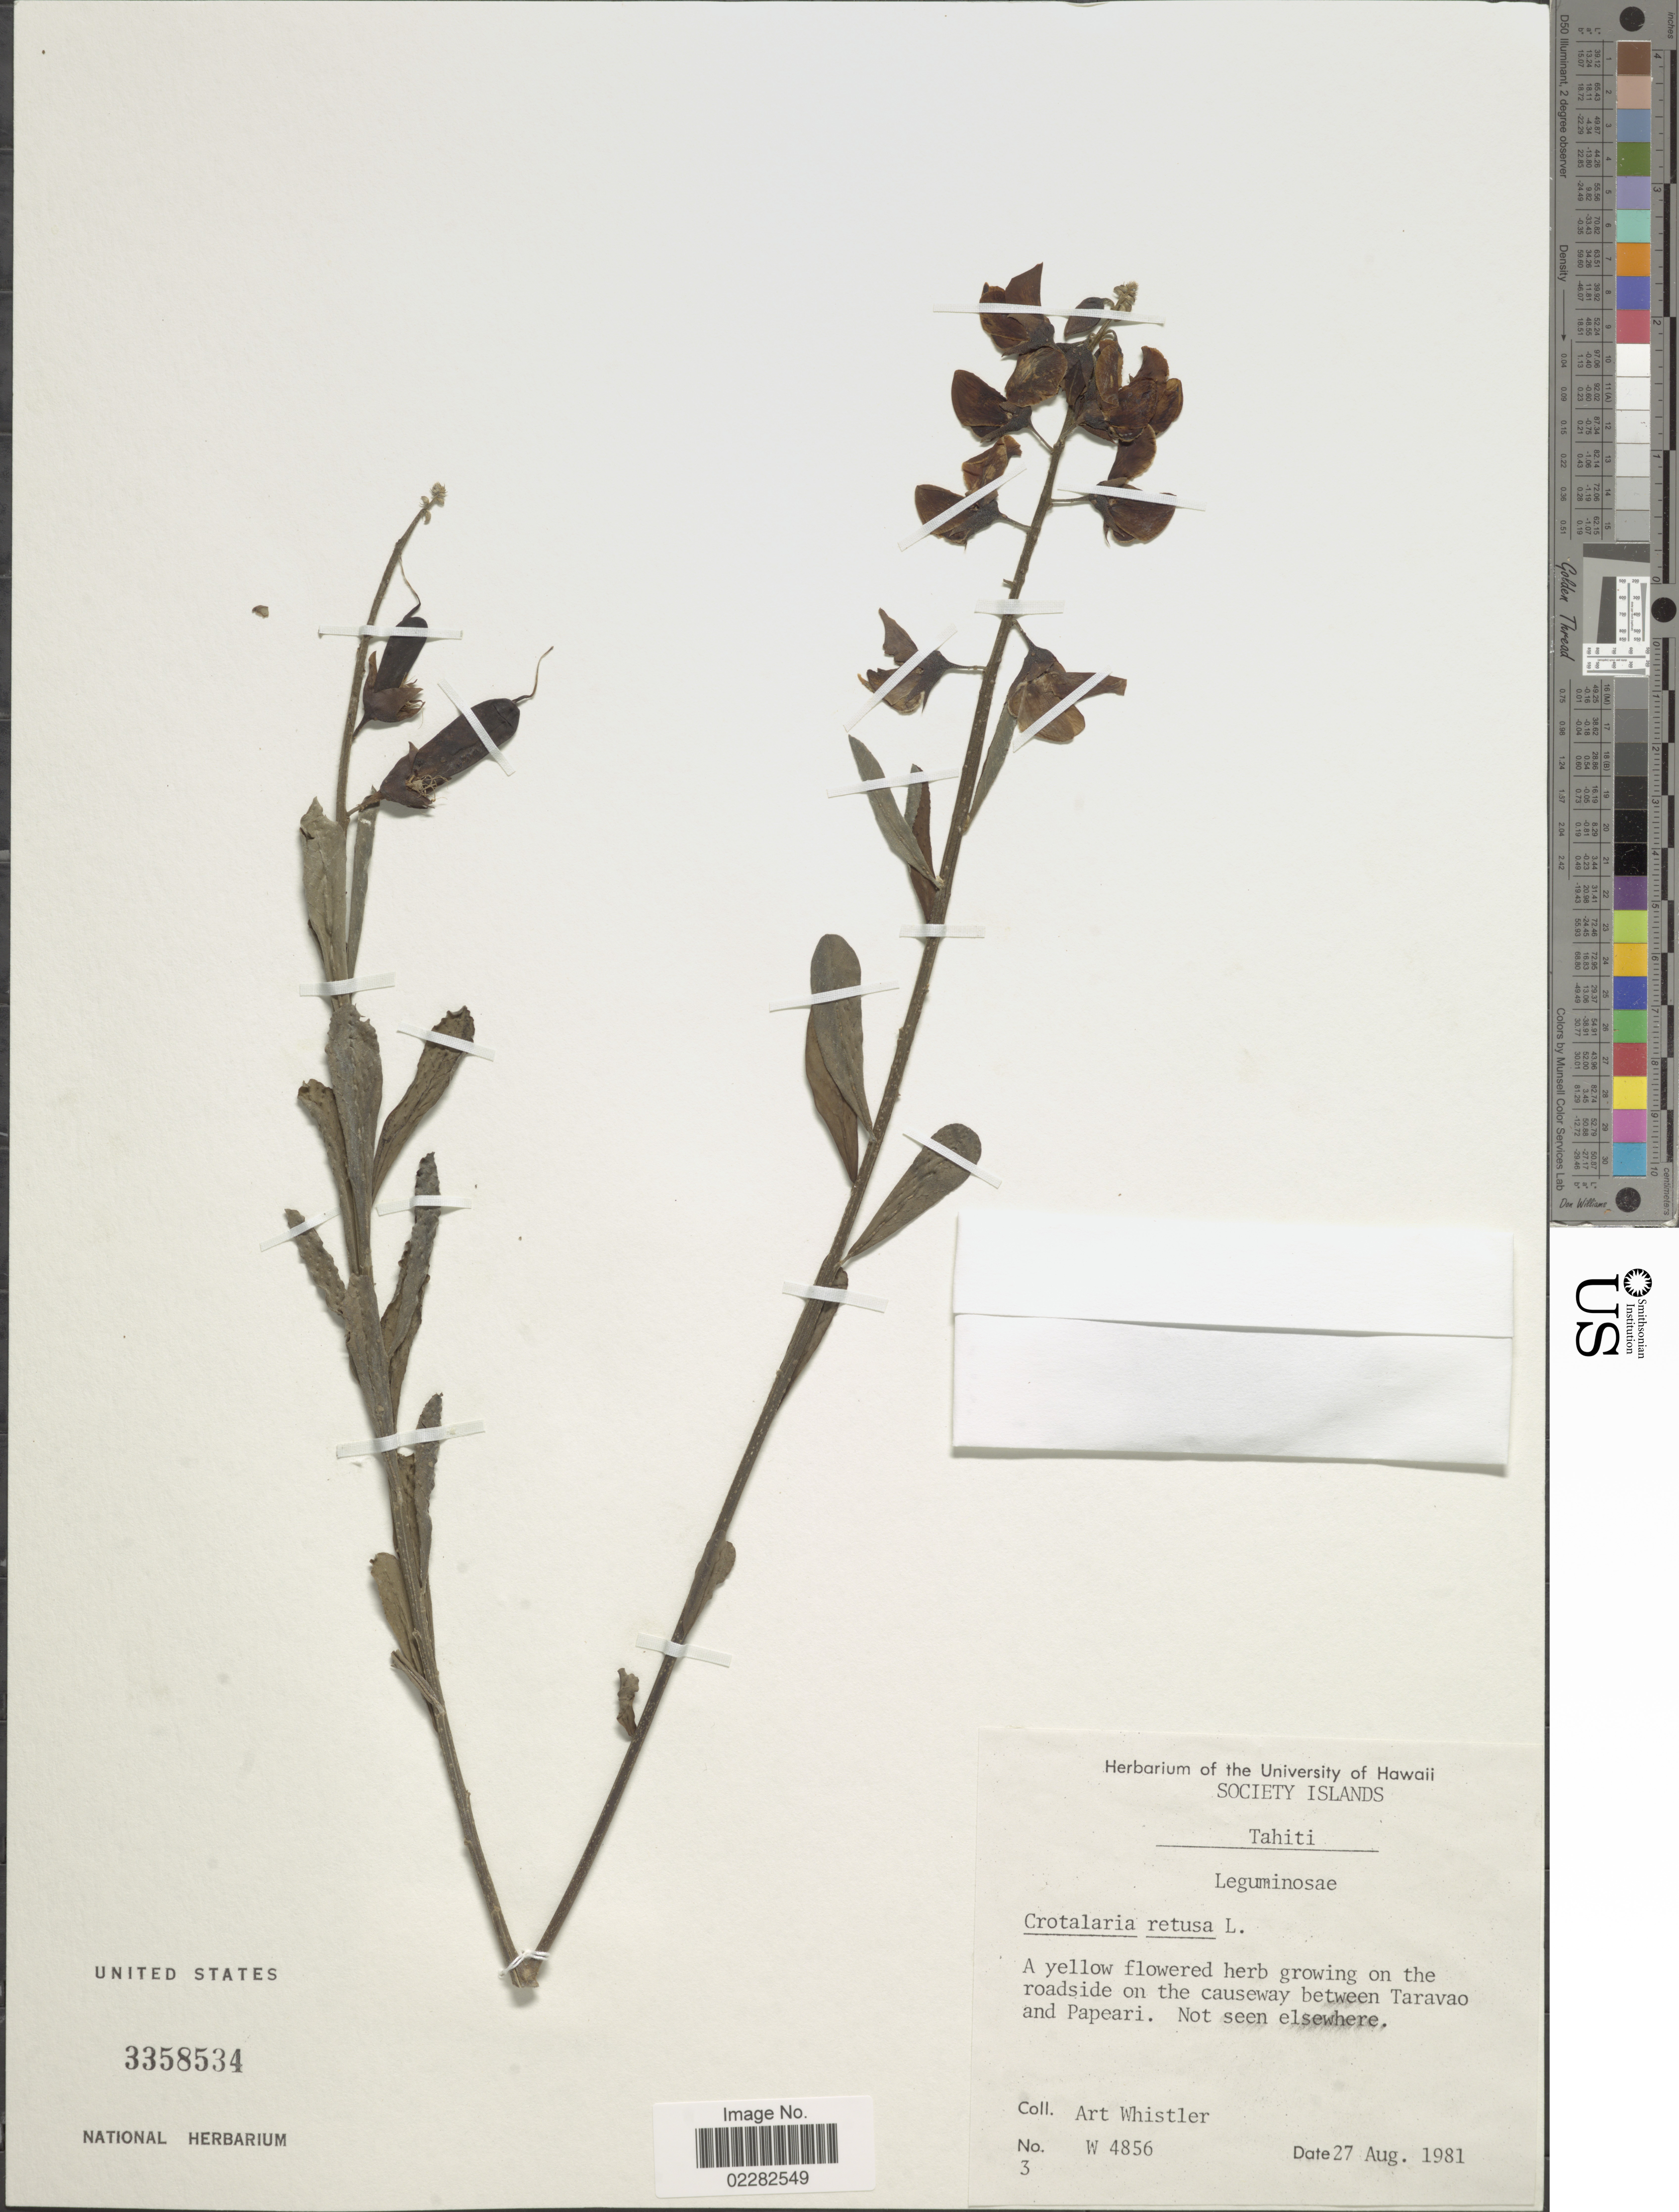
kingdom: Plantae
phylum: Tracheophyta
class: Magnoliopsida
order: Fabales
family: Fabaceae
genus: Crotalaria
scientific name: Crotalaria retusa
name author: L.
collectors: A. Whistler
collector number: W 4856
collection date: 1981-08-27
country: French Polynesia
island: Tahiti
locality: Society Islands, Tahiti, on the roadside on the causway between Taravao and Papeari.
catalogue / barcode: US 3358534